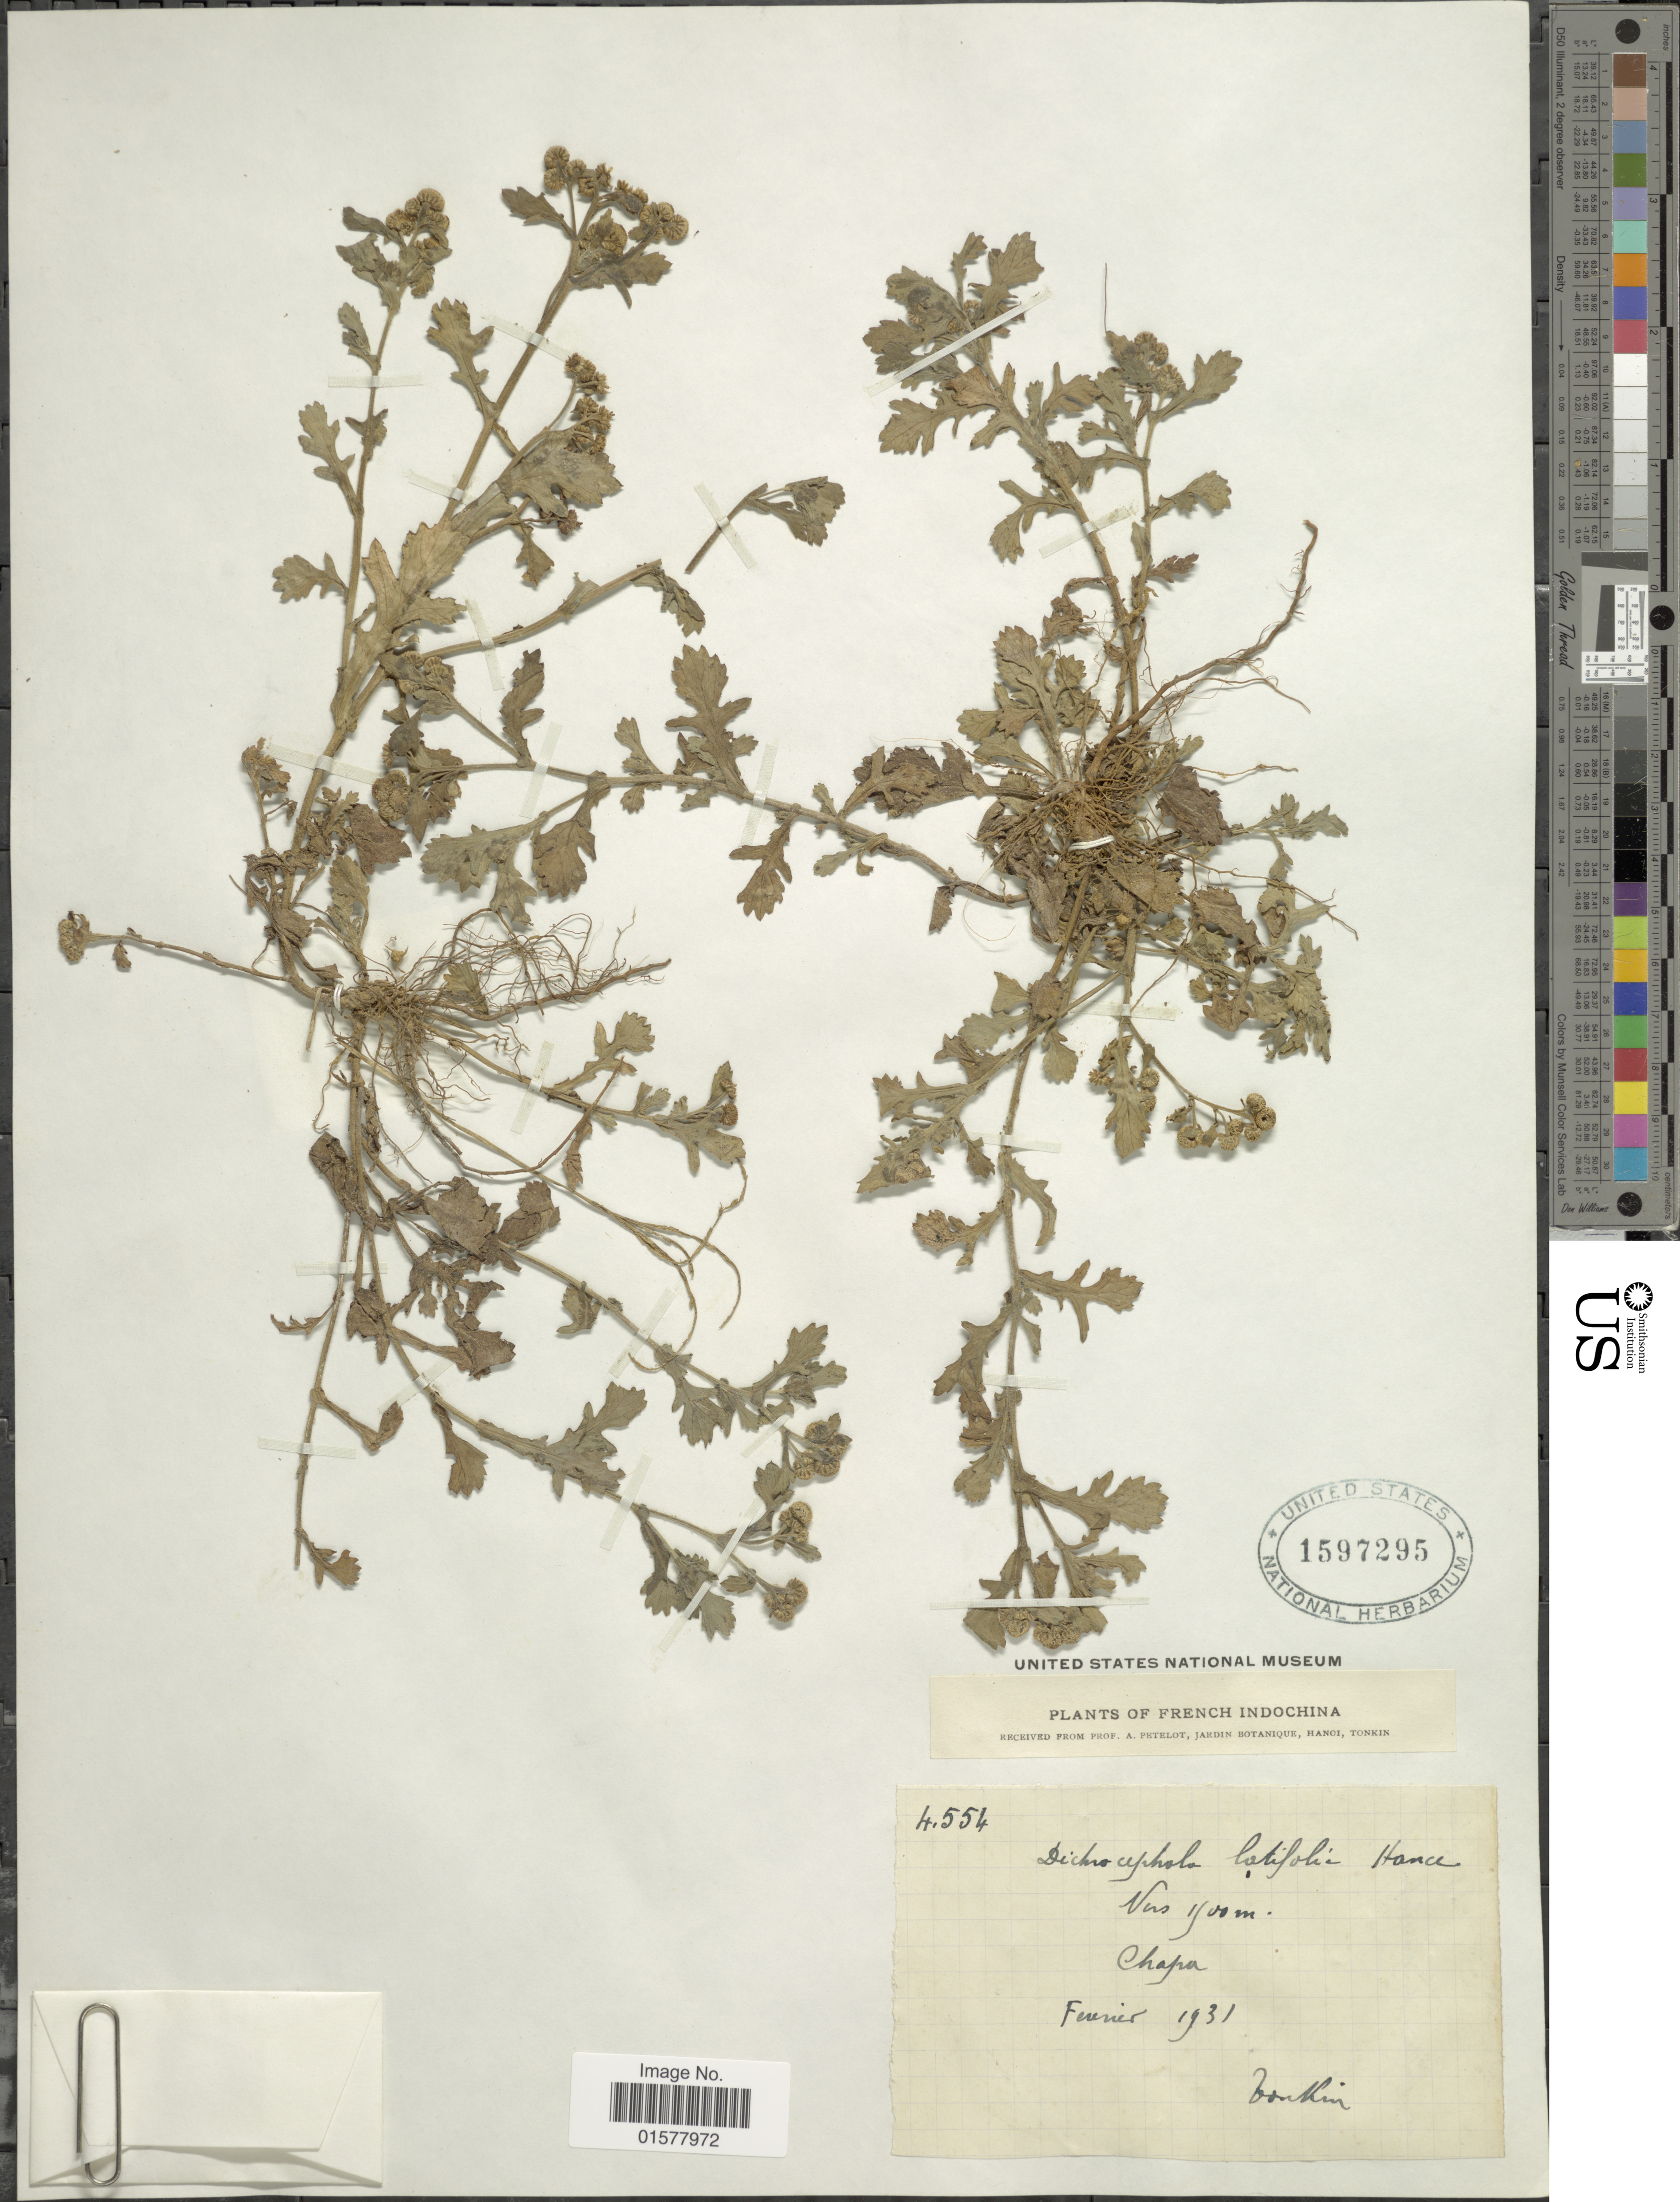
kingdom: Plantae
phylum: Tracheophyta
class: Magnoliopsida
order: Asterales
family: Asteraceae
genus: Dichrocephala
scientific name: Dichrocephala integrifolia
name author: (L. f.) Kuntze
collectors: A. Petelot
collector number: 4554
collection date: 1931-02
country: Vietnam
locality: Tonkin. Chapa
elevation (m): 1900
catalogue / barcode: US 1597295